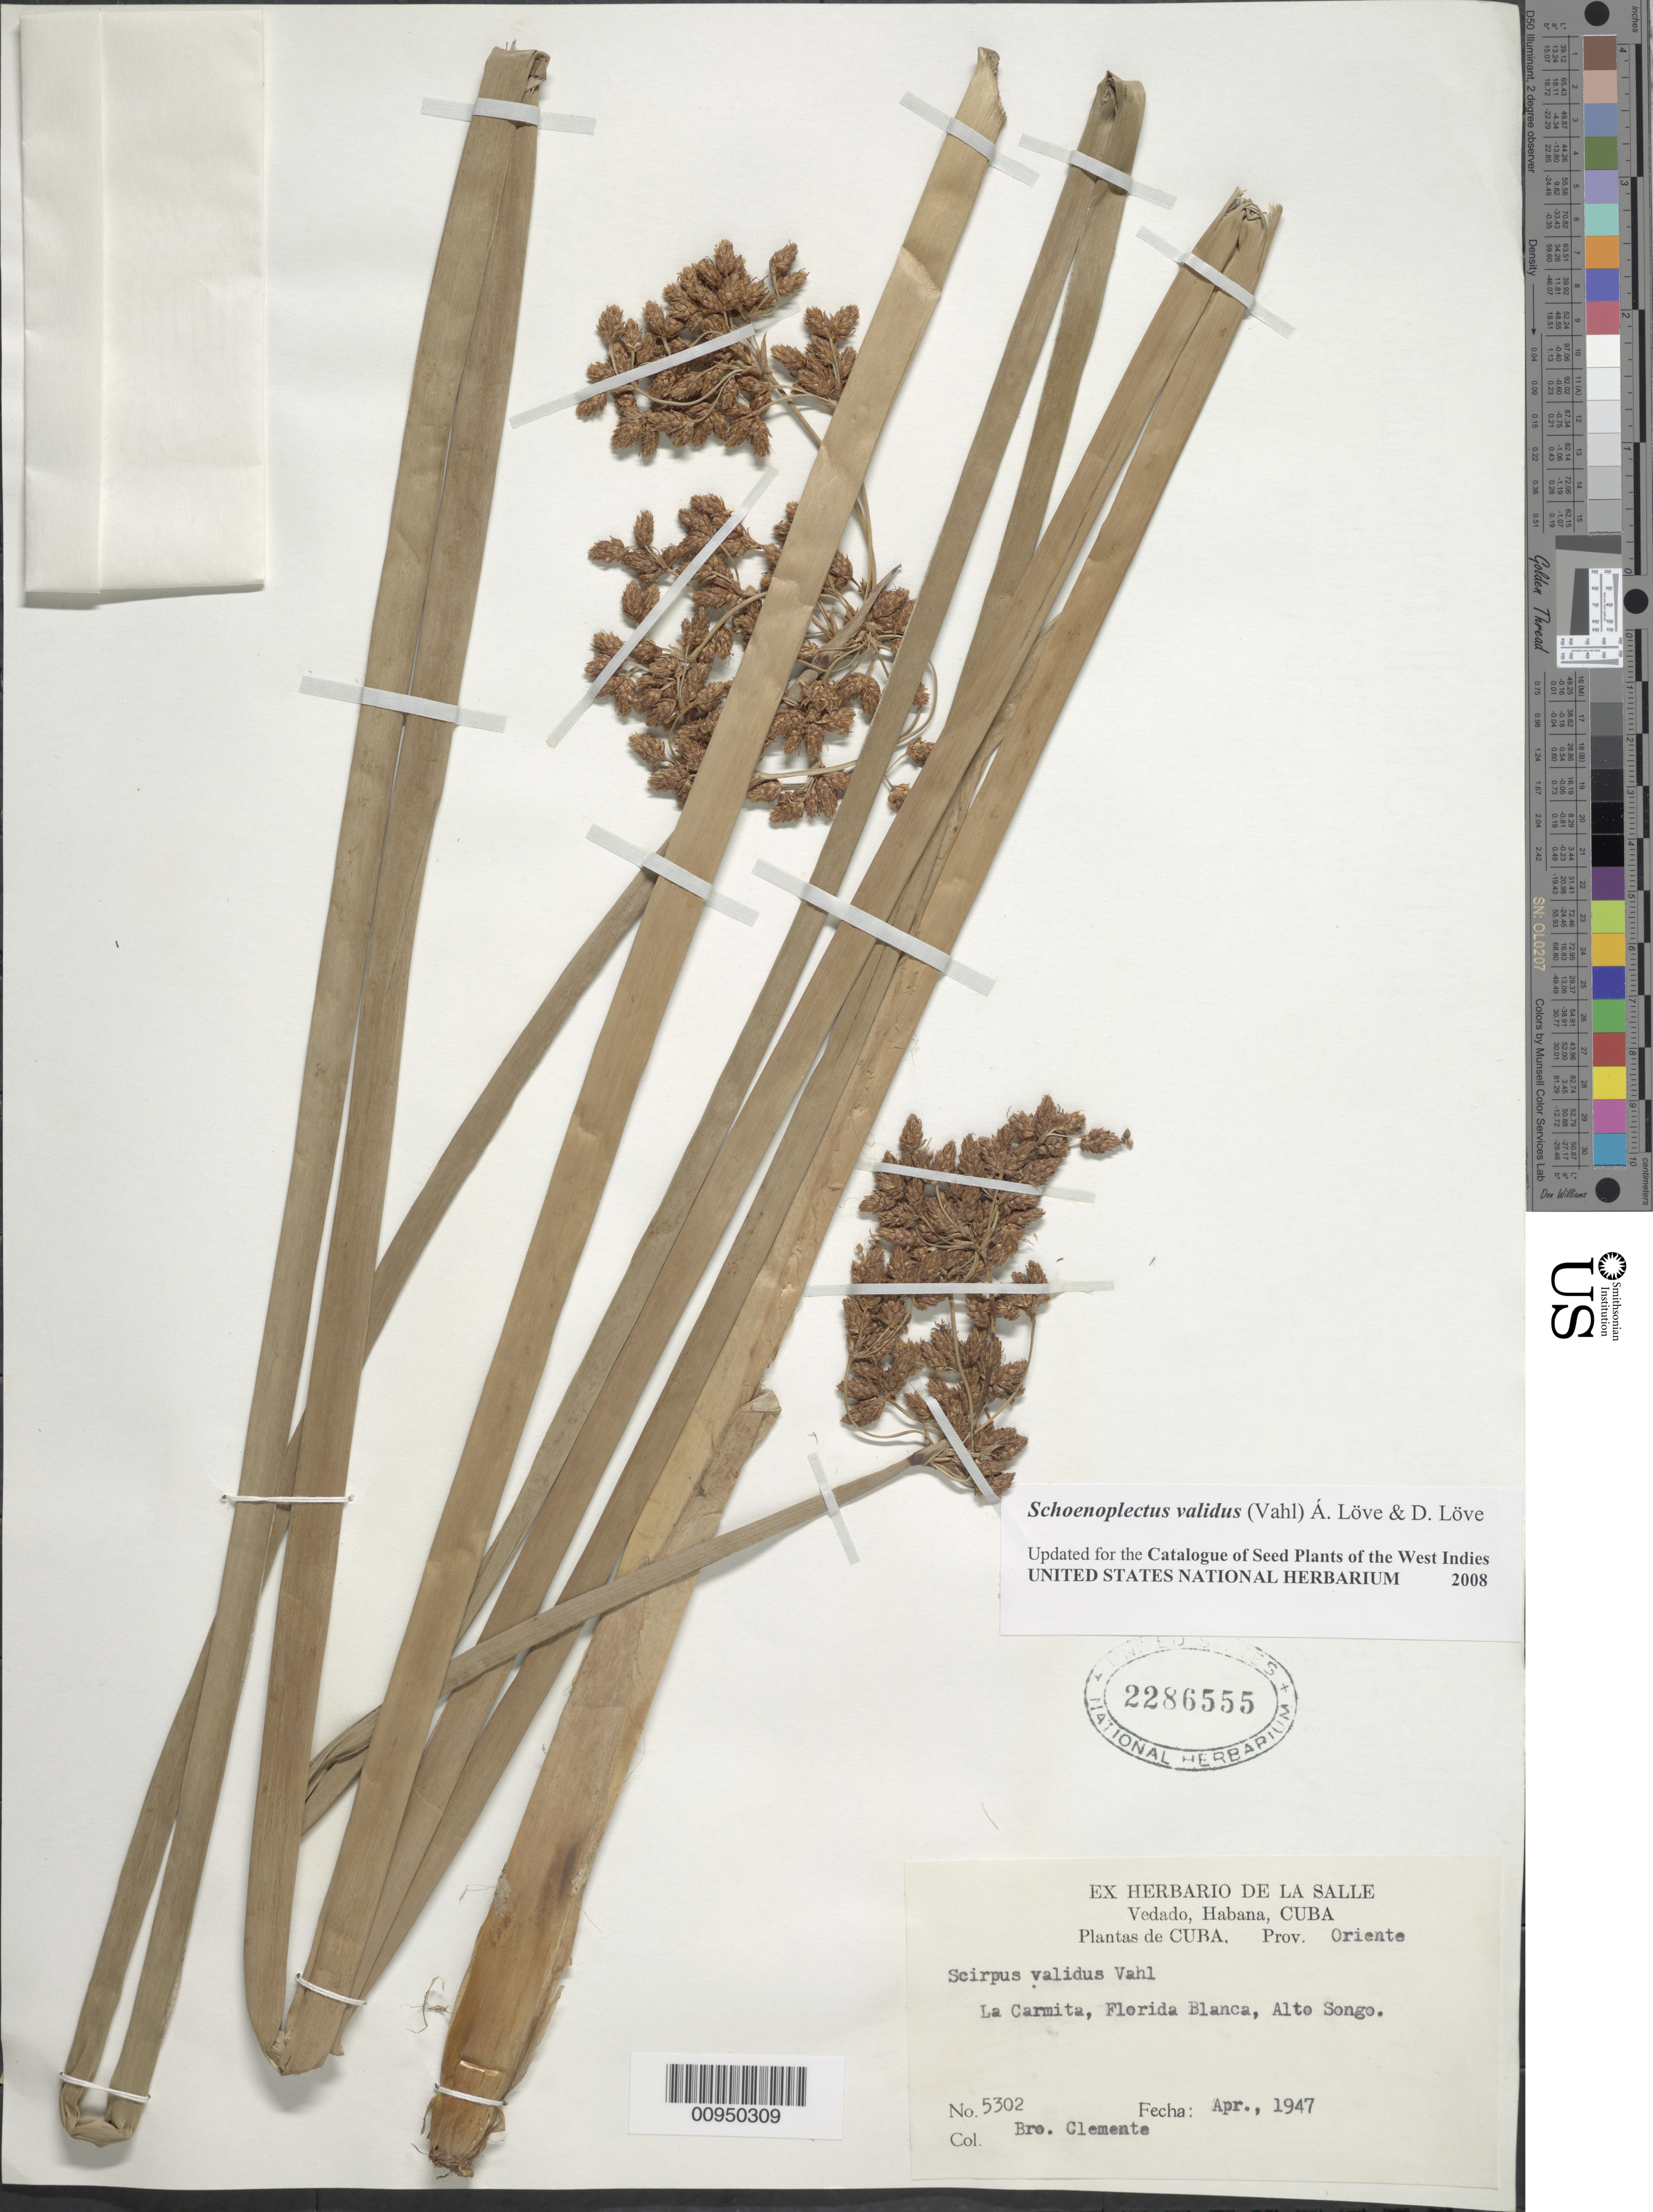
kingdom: Plantae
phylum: Tracheophyta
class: Liliopsida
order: Poales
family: Cyperaceae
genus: Schoenoplectus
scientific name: Schoenoplectus validus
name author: (Vahl) Á. Löve & D. Löve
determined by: Strong, M. T., (US), Smithsonian Institution - National Museum of Natural History (UNITED STATES)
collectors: Bro. Clemente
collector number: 5302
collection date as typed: Apr 1947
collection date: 1947-04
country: Cuba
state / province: Oriente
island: Cuba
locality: La Carmita, Florida Blanca, Alto Songo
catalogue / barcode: US 2286555